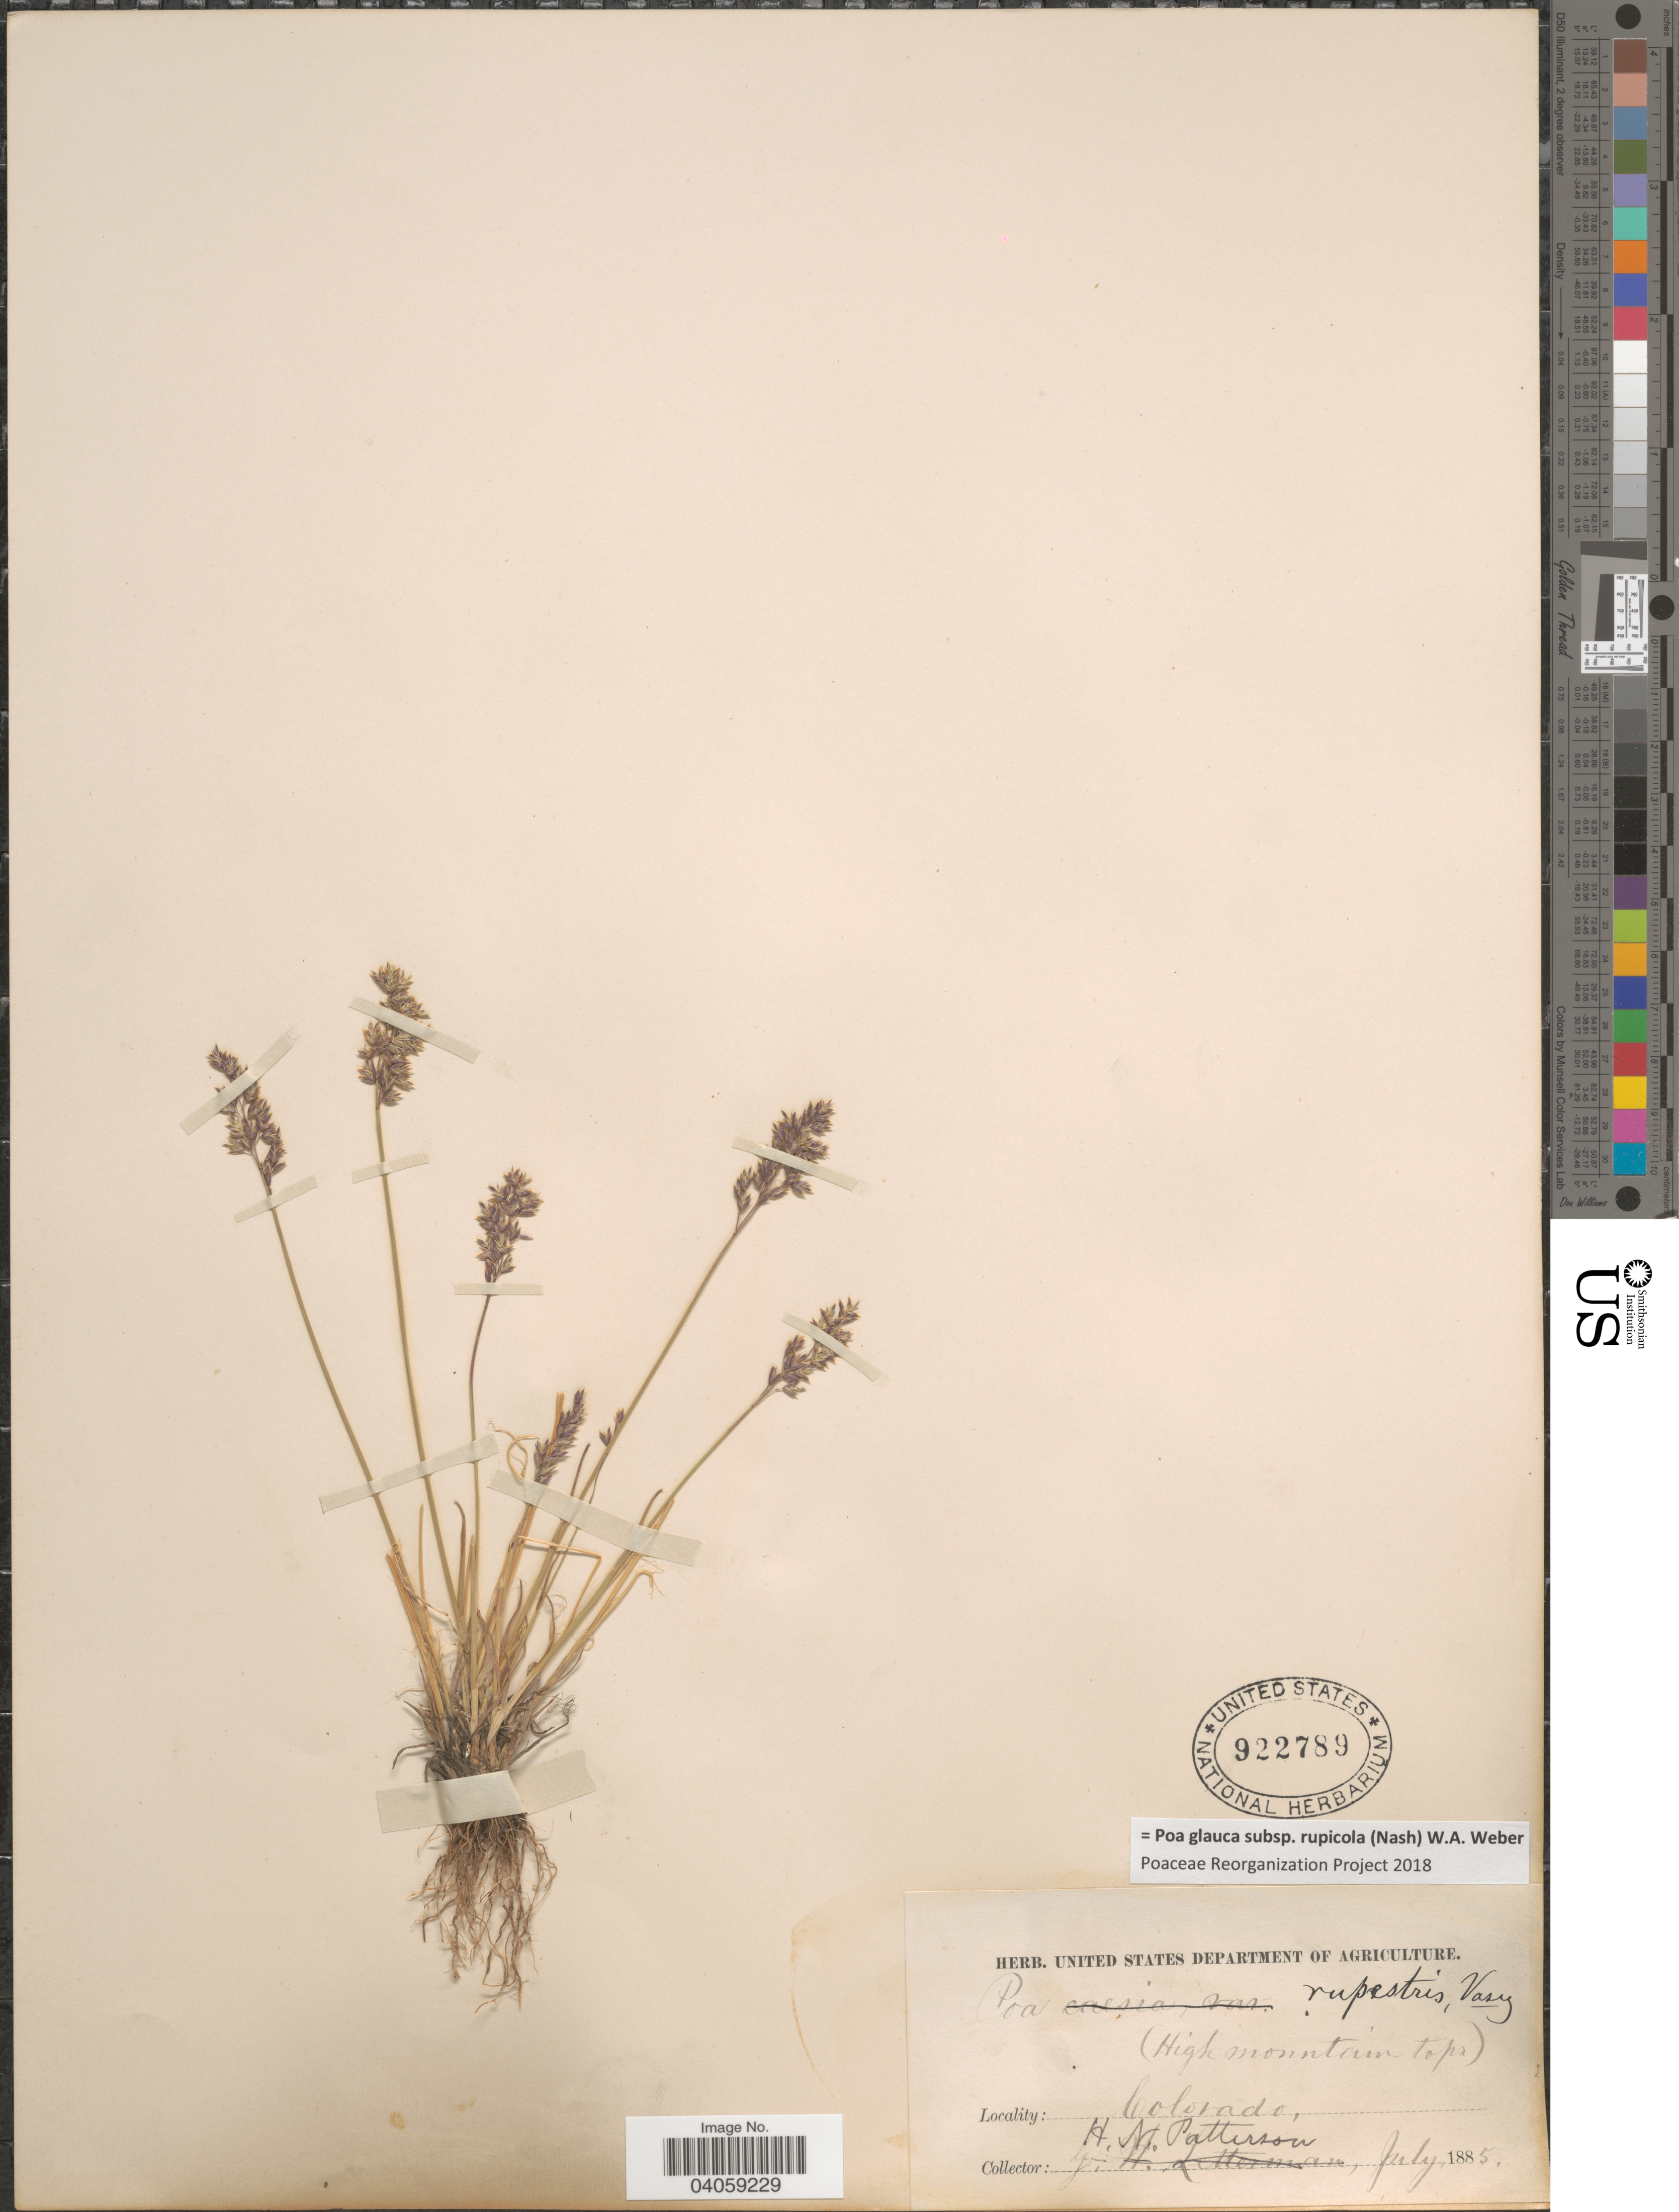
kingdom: Plantae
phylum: Tracheophyta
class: Liliopsida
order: Poales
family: Poaceae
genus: Poa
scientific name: Poa glauca subsp. rupicola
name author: (Nash) W.A. Weber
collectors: H. N. Patterson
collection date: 1885-07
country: United States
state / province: Colorado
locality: High mountain tops.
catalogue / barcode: US 922789